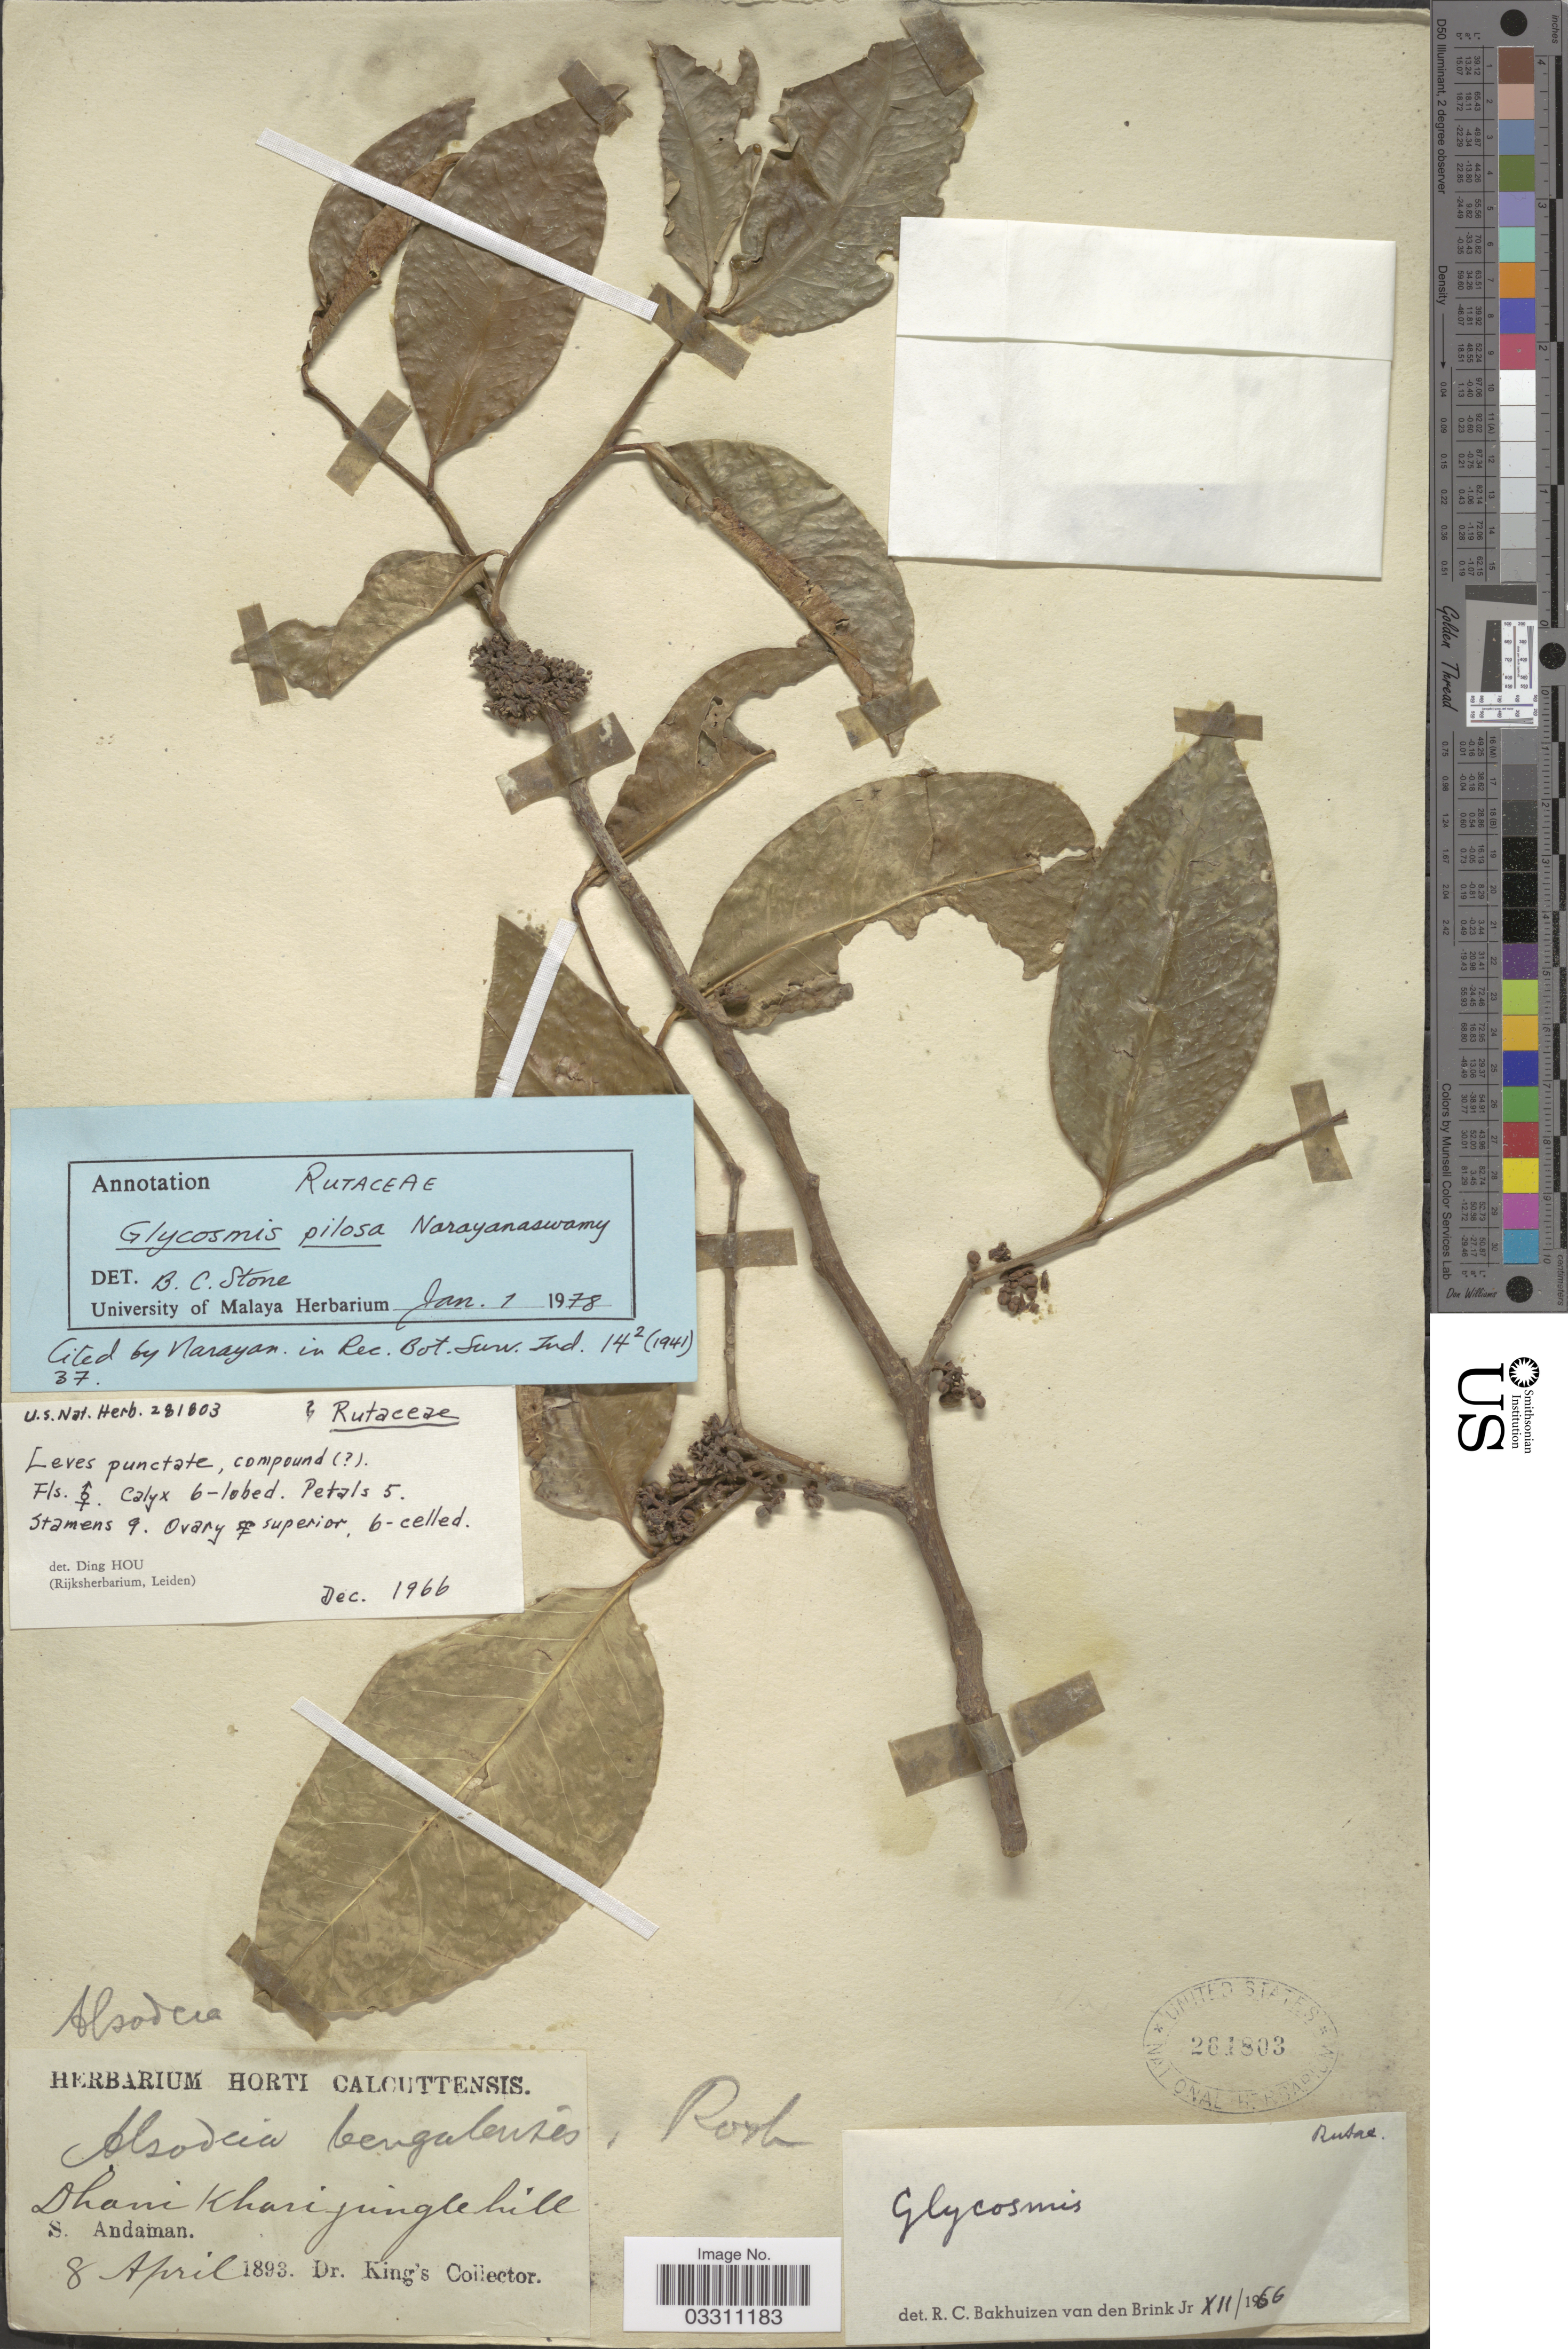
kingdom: Plantae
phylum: Tracheophyta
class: Magnoliopsida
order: Sapindales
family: Rutaceae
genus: Glycosmis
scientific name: Glycosmis pilosa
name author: V. Naray.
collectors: Dr. King's collector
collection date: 1893-04-08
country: India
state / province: Andaman and Nicobar Islands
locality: Dhani Khari jungle hill. S. Andaman.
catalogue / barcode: US 261803